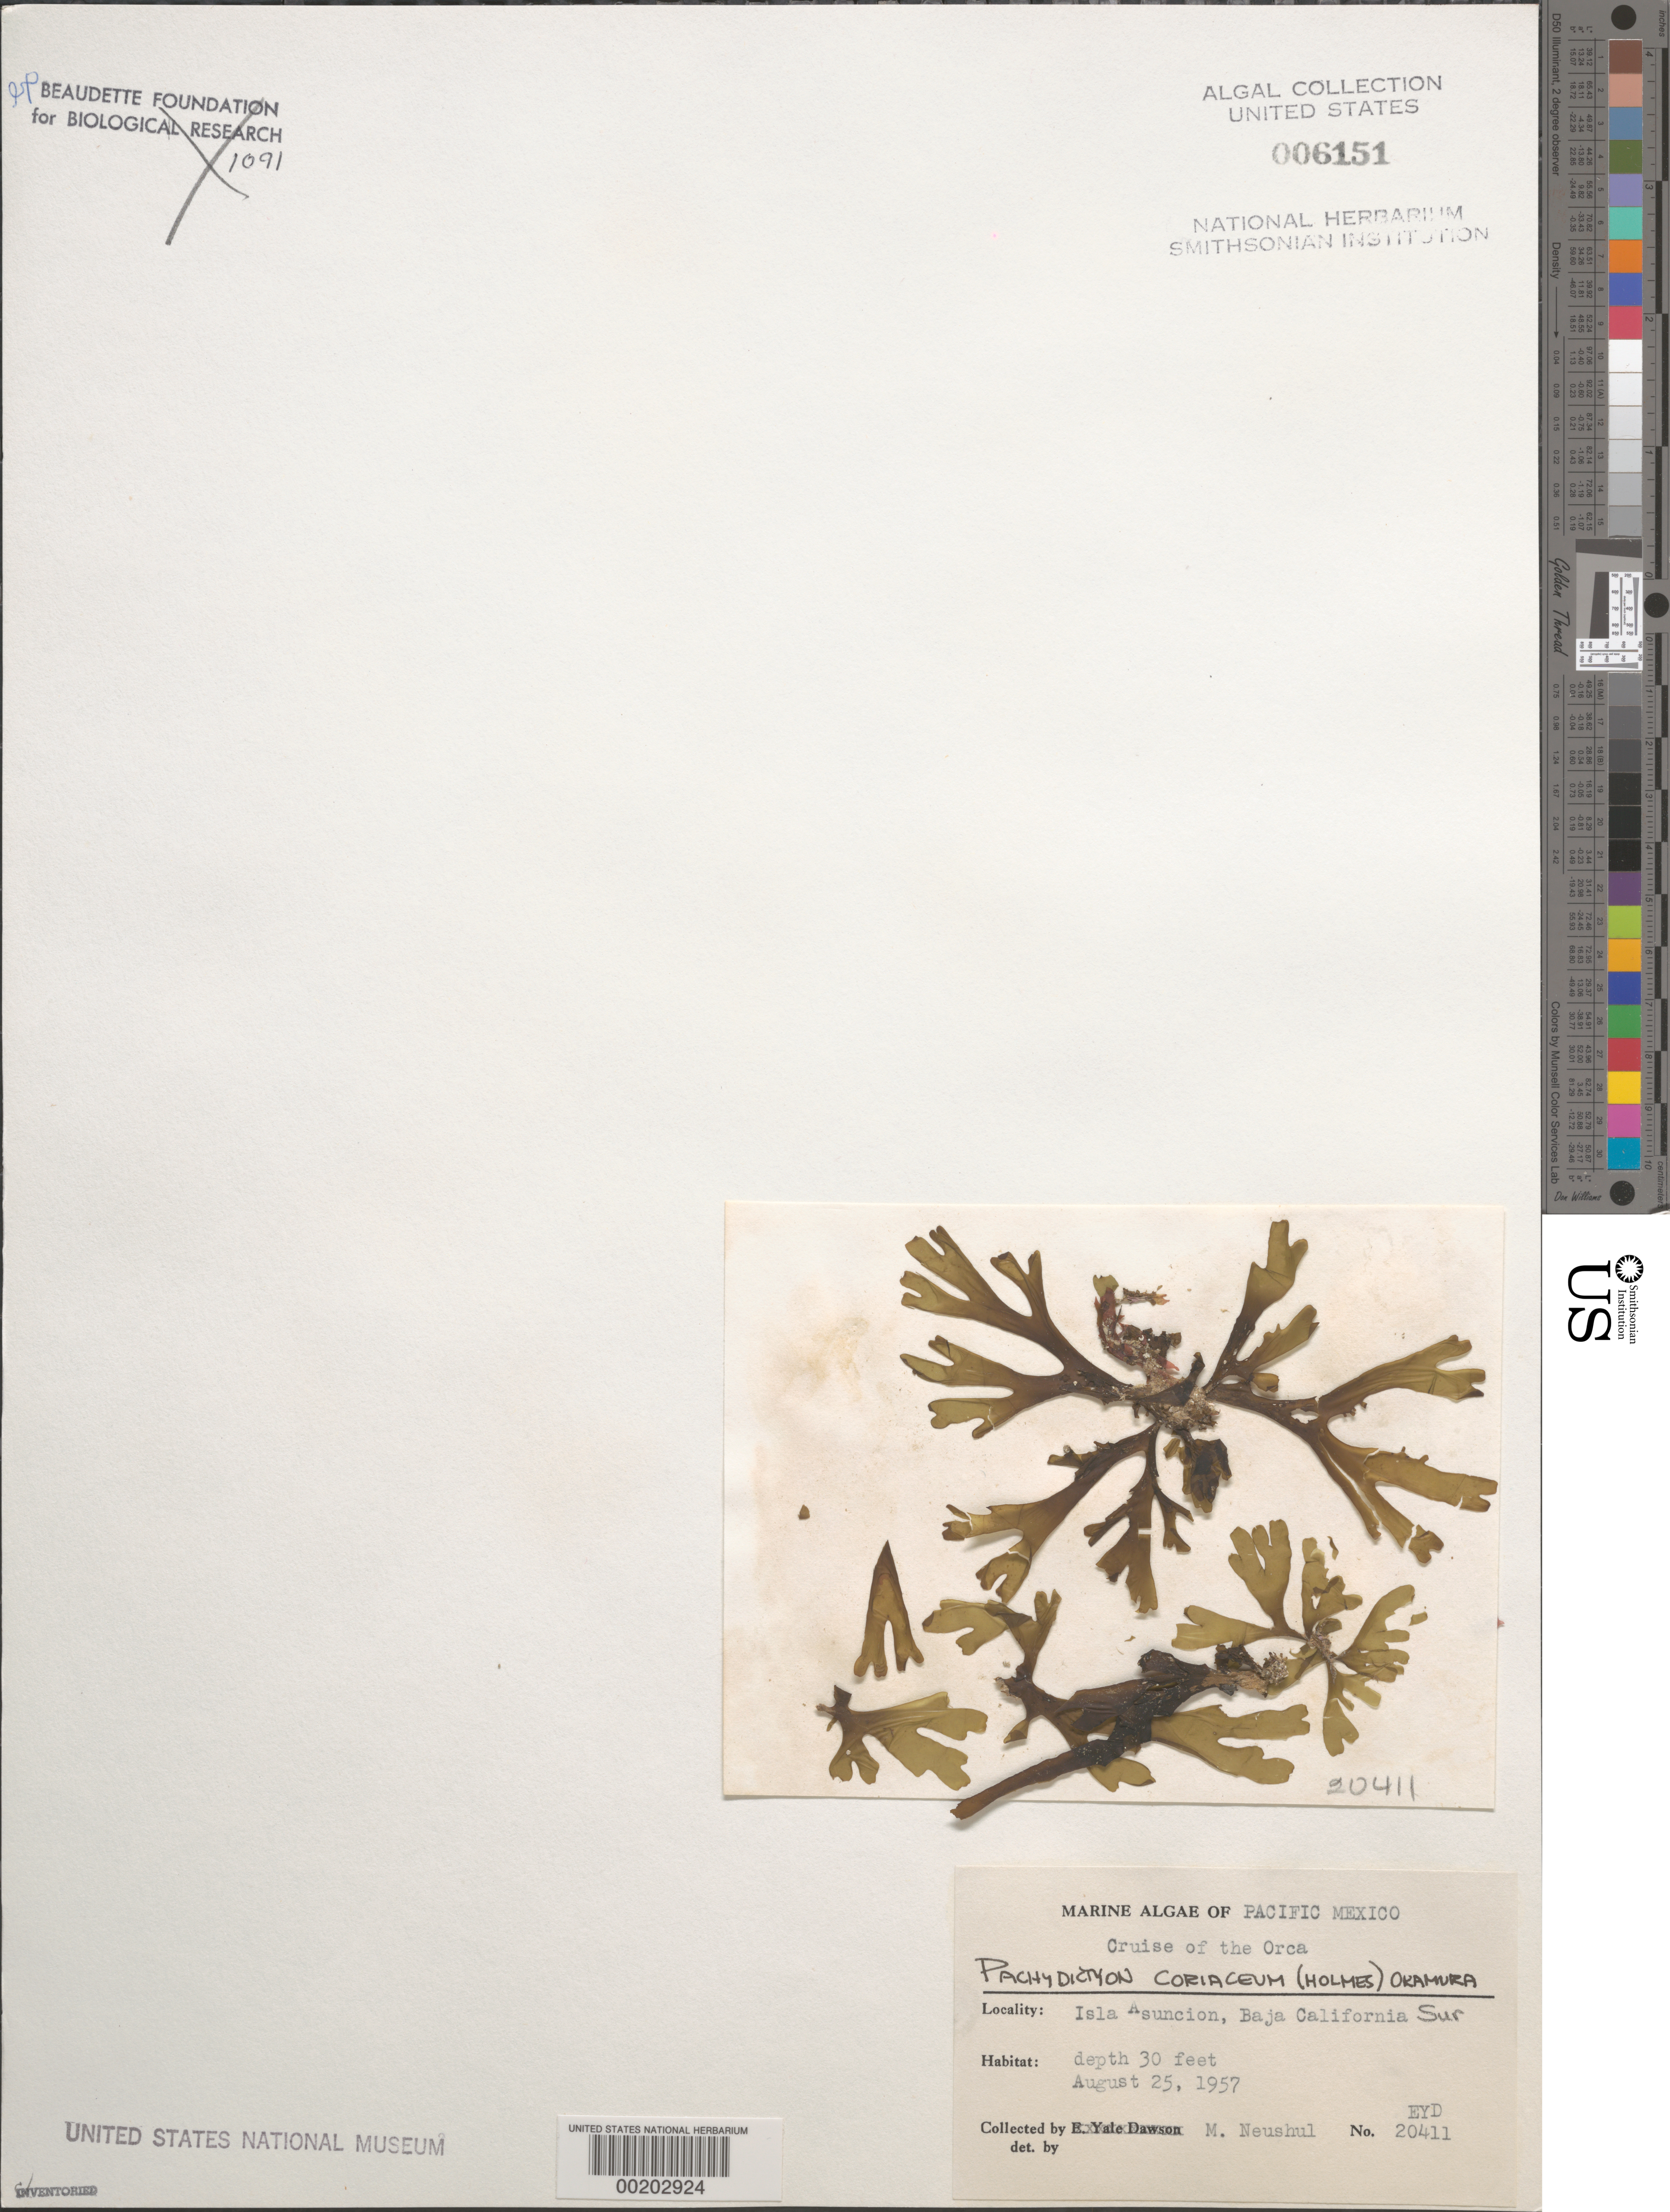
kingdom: Chromista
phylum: Ochrophyta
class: Phaeophyceae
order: Dictyotales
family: Dictyotaceae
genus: Pachydictyon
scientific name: Pachydictyon coriaceum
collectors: M. Neushul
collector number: EYD 20411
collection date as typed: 25 Aug 1957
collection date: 1957-08-25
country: Mexico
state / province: Baja California Sur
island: Isla Asuncion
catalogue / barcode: US 6151